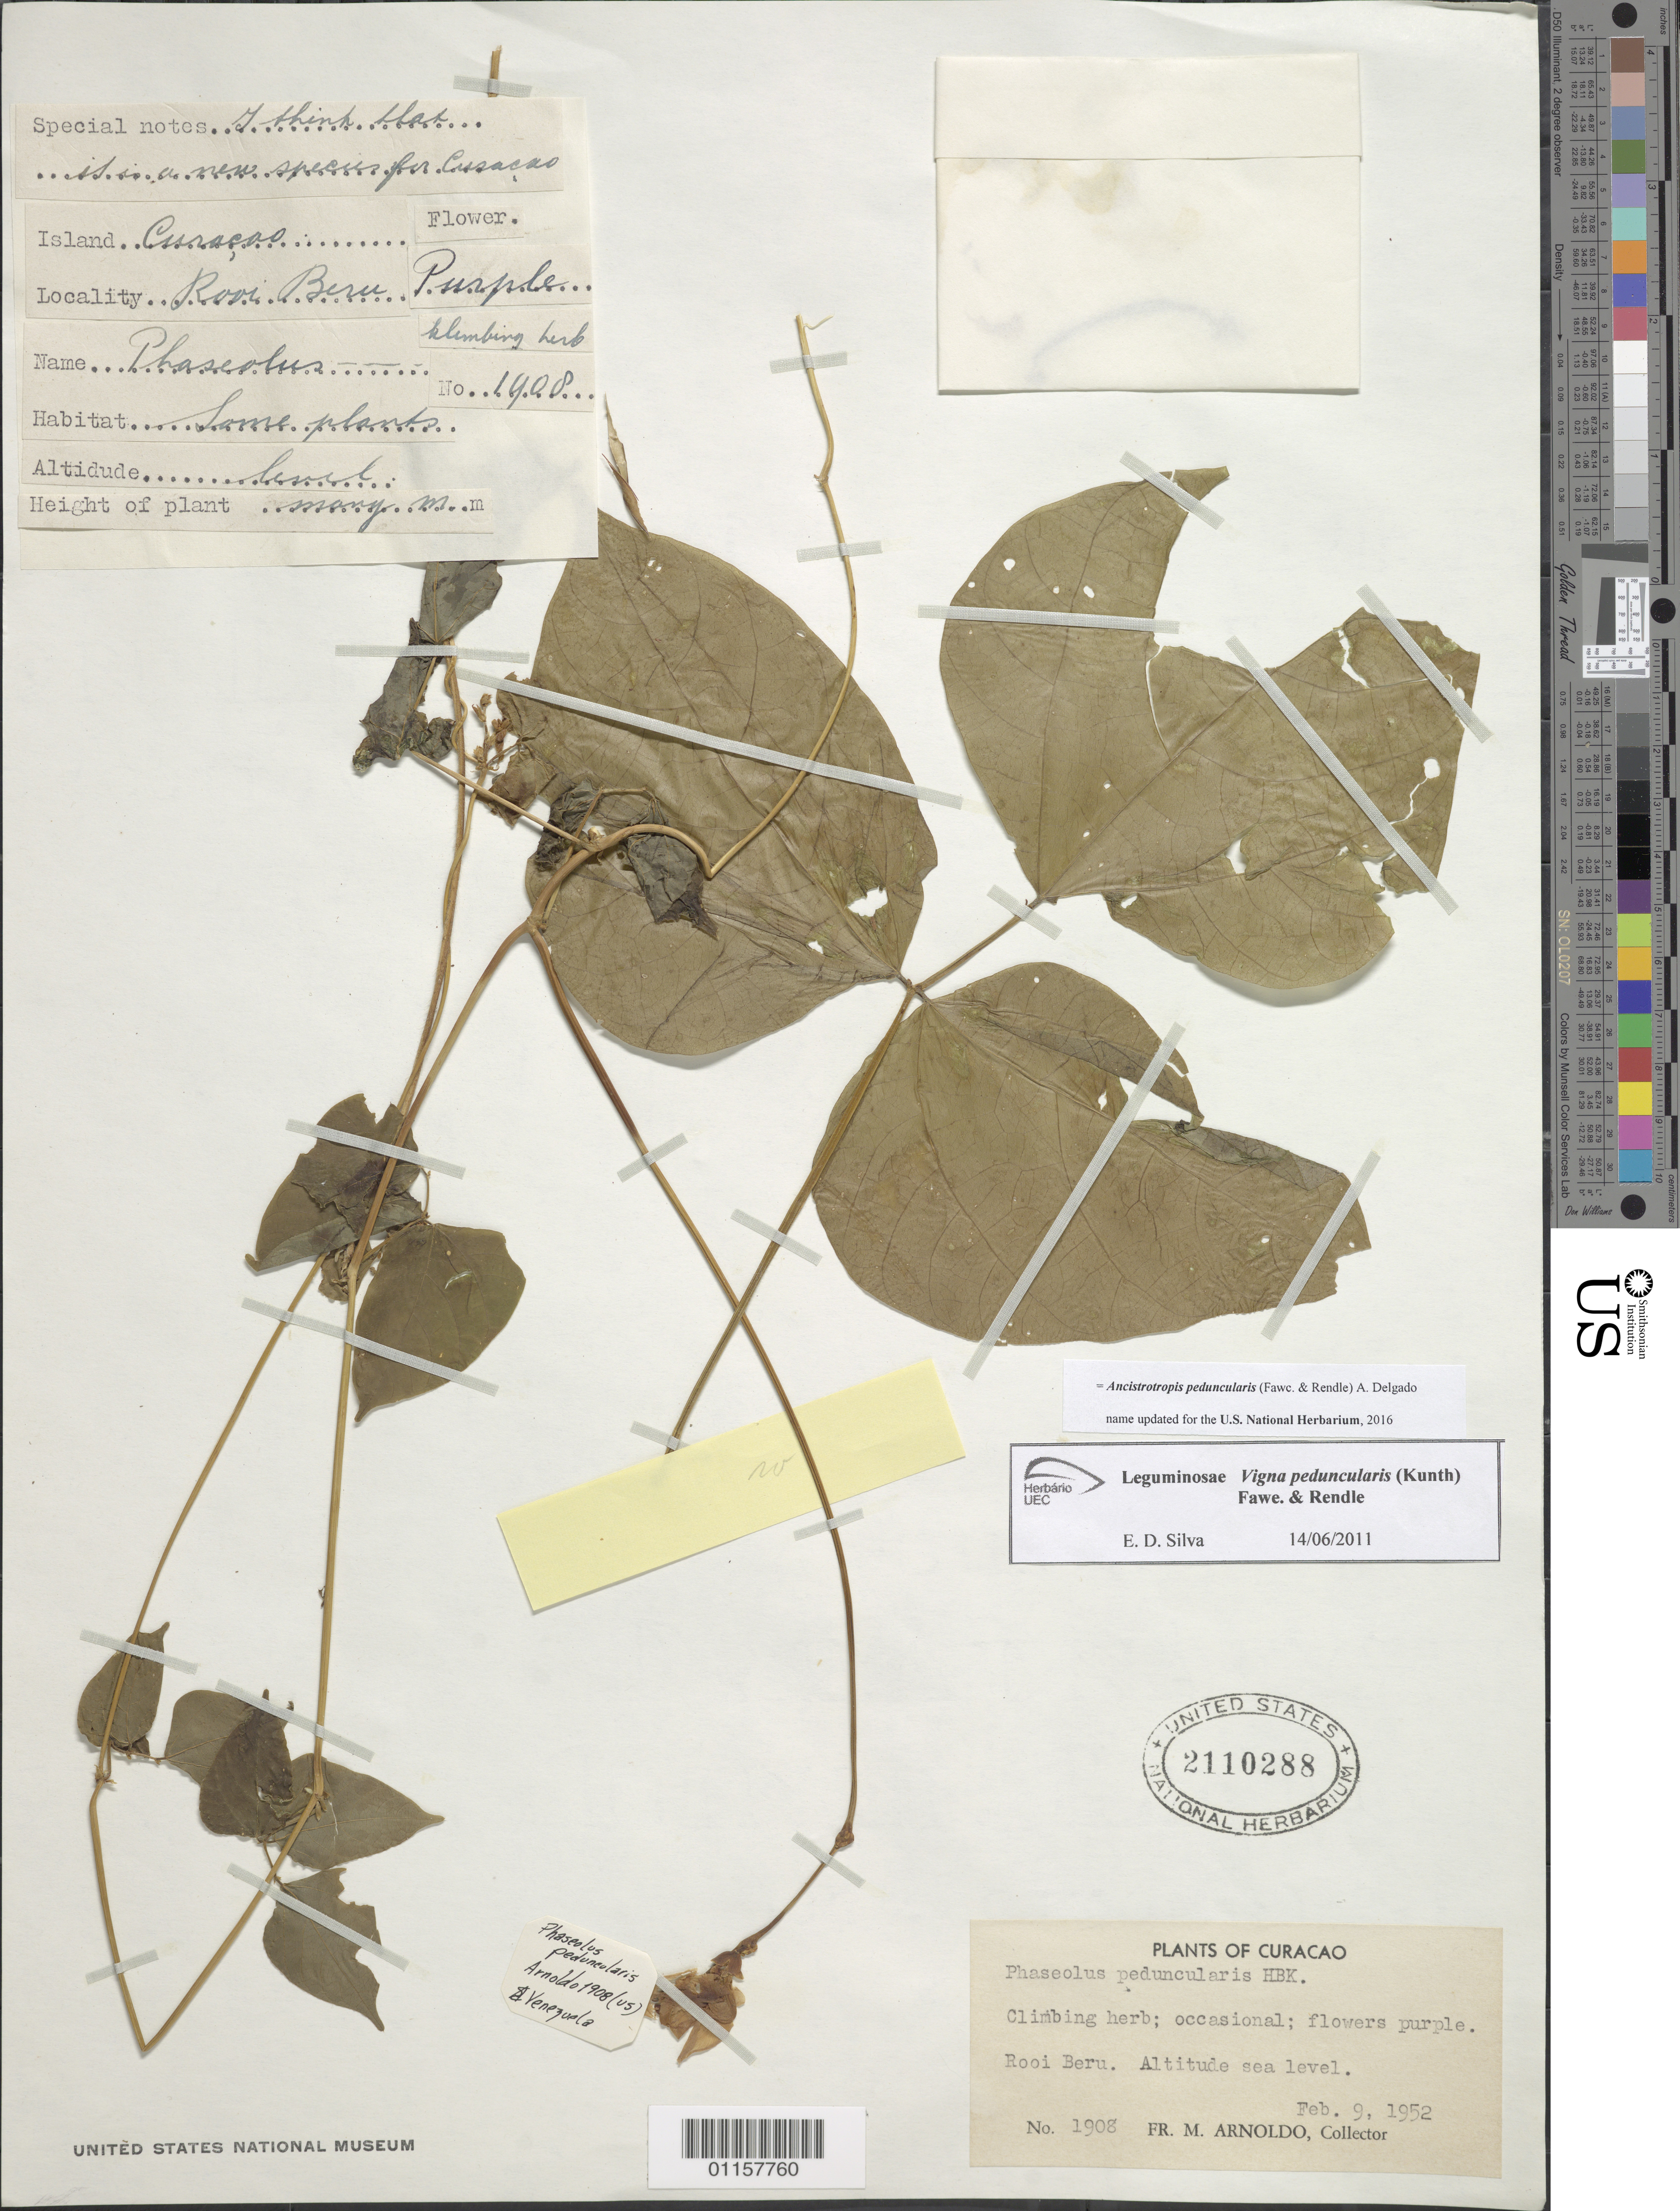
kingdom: Plantae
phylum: Tracheophyta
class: Magnoliopsida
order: Fabales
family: Fabaceae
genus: Ancistrotropis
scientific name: Ancistrotropis peduncularis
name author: (Fawc. & Rendle) A. Delgado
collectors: N. Arnoldo-Broeders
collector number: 1908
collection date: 1952-02-09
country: Curaçao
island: Curaçao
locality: Rooi Beru.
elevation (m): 0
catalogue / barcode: US 2110288